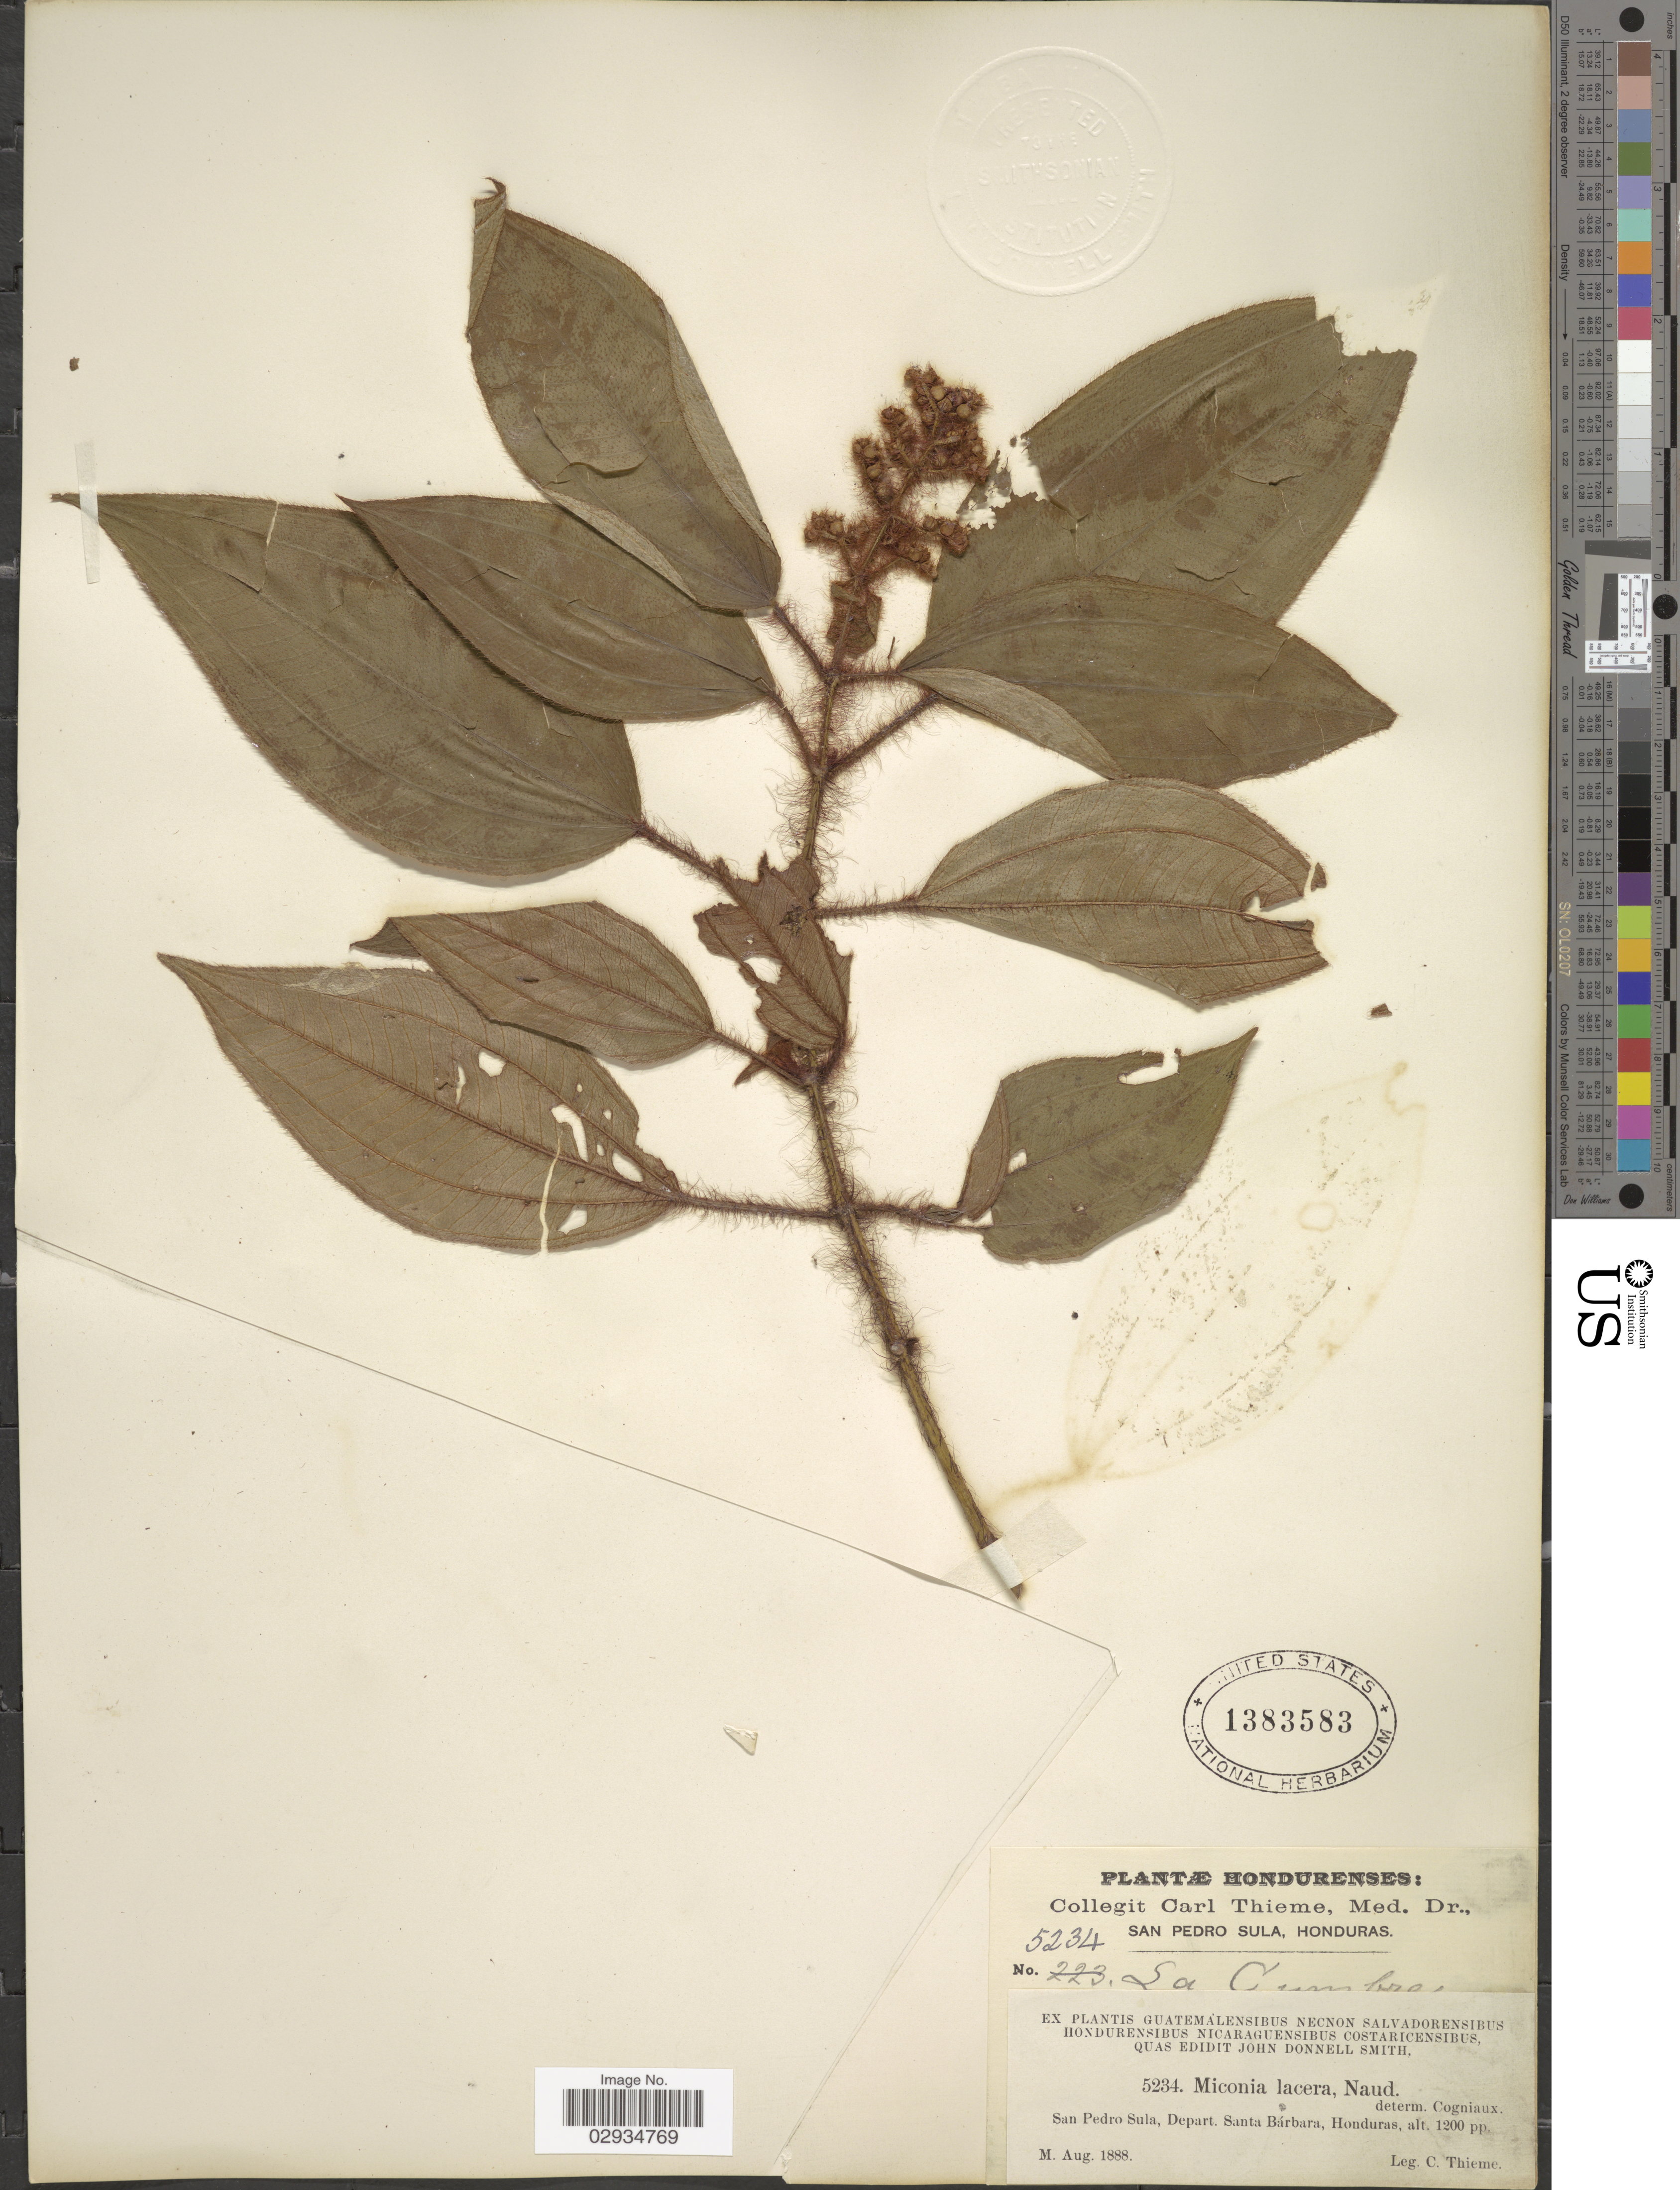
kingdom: Plantae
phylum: Tracheophyta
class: Magnoliopsida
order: Myrtales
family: Melastomataceae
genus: Miconia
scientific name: Miconia lacera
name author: (Bonpl.) Naudin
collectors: C. Thieme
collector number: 5234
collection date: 1888-08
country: Honduras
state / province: Santa Bárbara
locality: San Pedro Sula, Depart. Santa Bárbara.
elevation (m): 366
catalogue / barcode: US 1383583